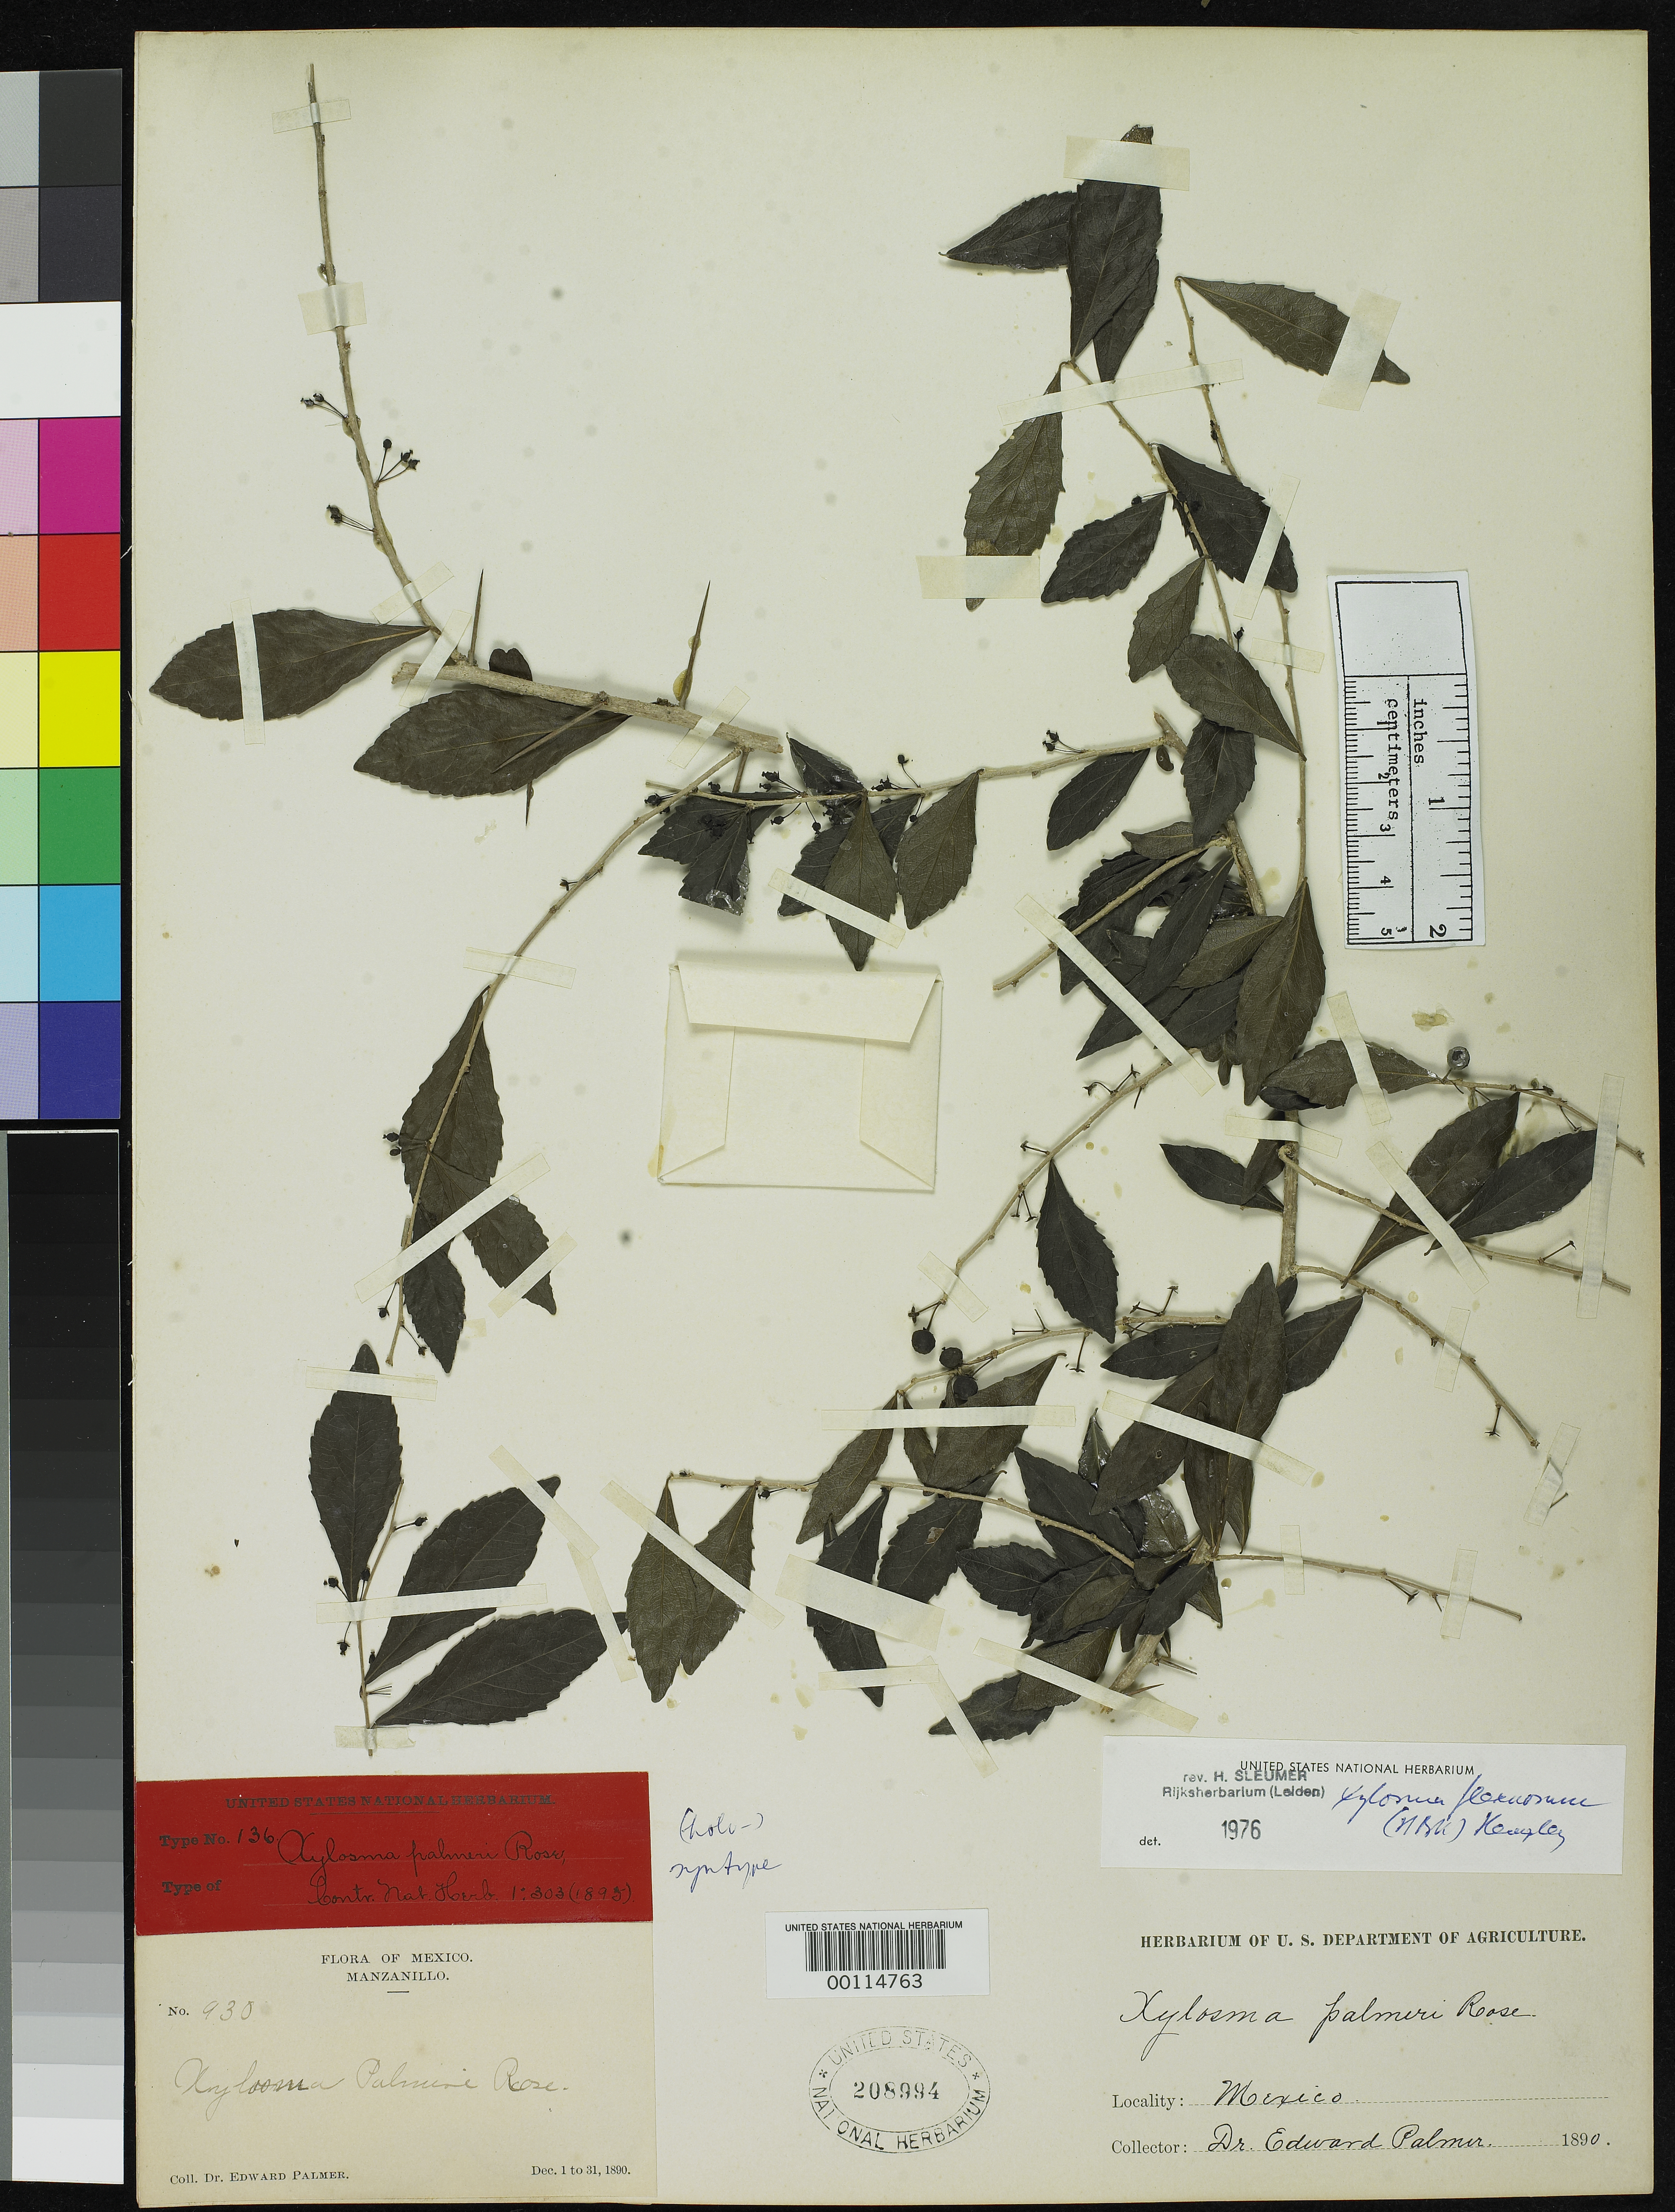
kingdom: Plantae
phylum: Tracheophyta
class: Magnoliopsida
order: Malpighiales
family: Salicaceae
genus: Xylosma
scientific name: Xylosma palmeri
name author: Rose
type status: Syntype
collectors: E. Palmer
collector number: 930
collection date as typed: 01 Dec 1890 to 31 Dec 1890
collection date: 1890-12-01/1890-12-31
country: Mexico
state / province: Colima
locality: Manzanillo.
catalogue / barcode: US 208994